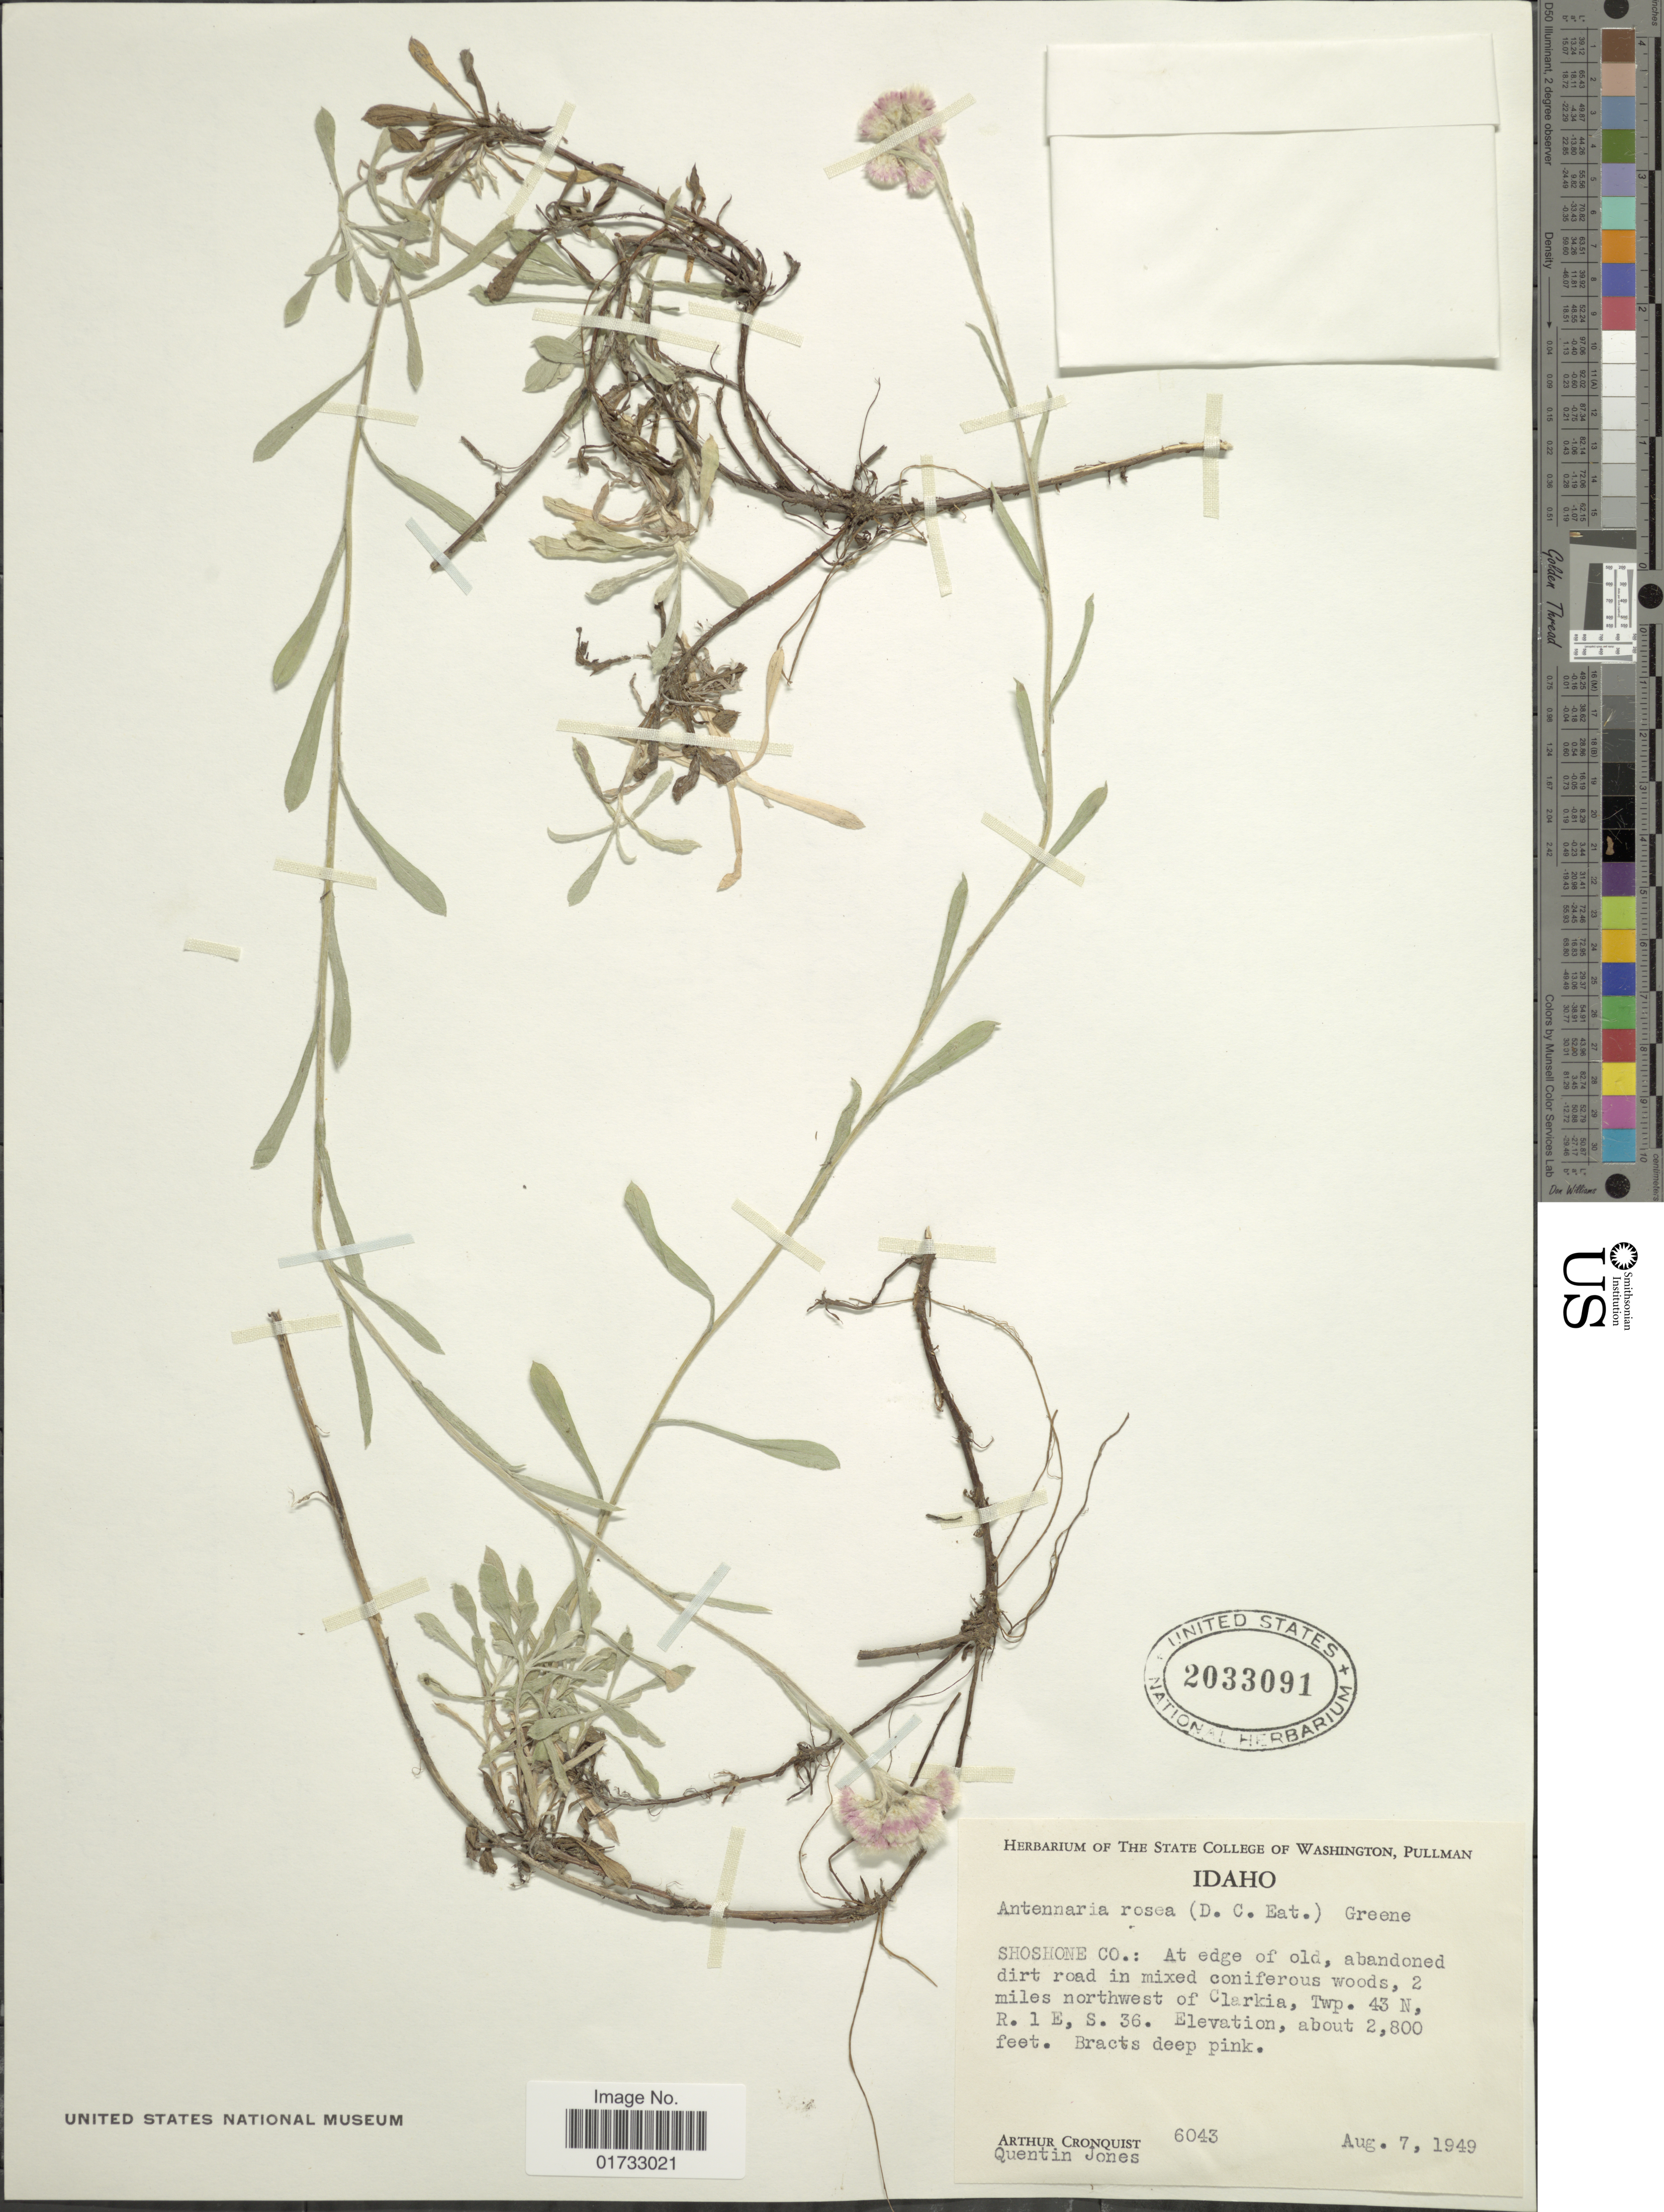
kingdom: Plantae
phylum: Tracheophyta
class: Magnoliopsida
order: Asterales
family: Asteraceae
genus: Antennaria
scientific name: Antennaria rosea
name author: Greene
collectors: A. J. Cronquist & Q. Jones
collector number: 6043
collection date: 1949-08-07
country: United States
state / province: Idaho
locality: Shoshone Co.: at edge of old, abandoned, dirt road in mixed coniferous woods, 2 miles northwest of Clarkia, Twp. 43 N., R. 1 E, S. 36.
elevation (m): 853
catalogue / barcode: US 2033091